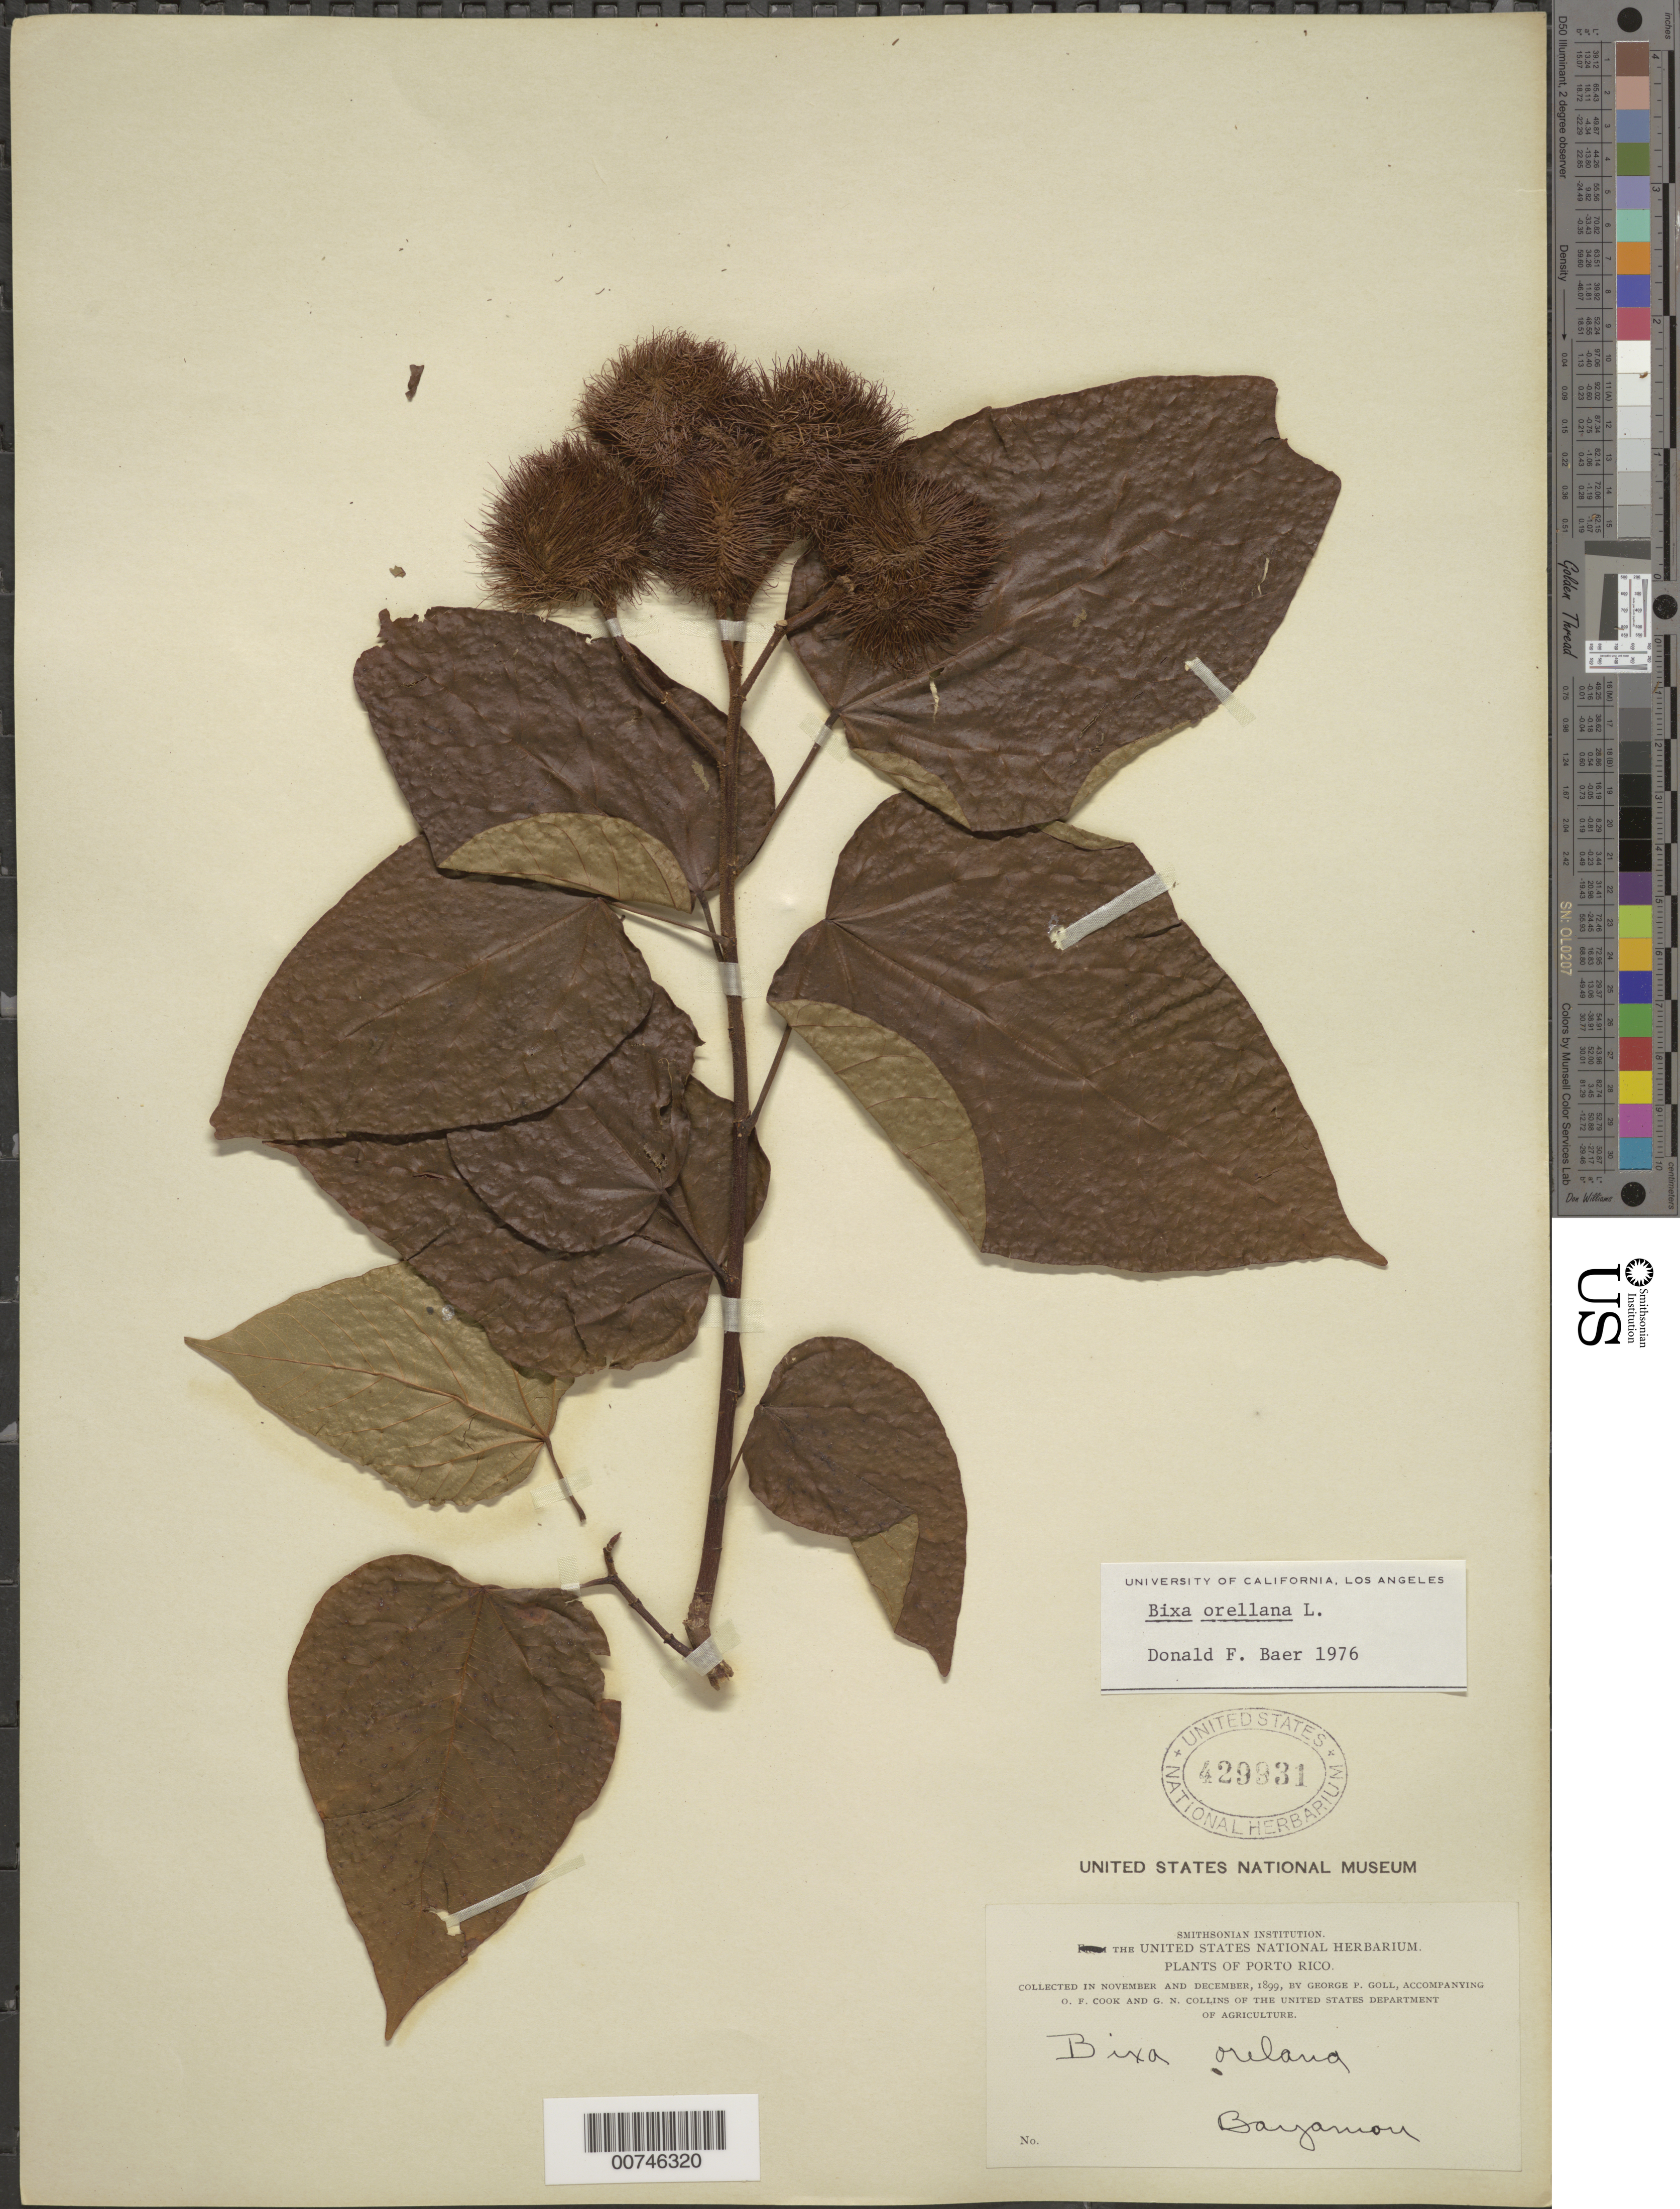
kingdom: Plantae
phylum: Tracheophyta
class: Magnoliopsida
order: Malvales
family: Bixaceae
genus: Bixa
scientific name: Bixa orellana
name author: L.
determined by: Baer, D. F.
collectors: G. Goll, O. F. Cook & G. N. Collins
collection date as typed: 1899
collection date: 1899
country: Puerto Rico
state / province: Bayamón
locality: Bayamón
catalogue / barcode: US 429931